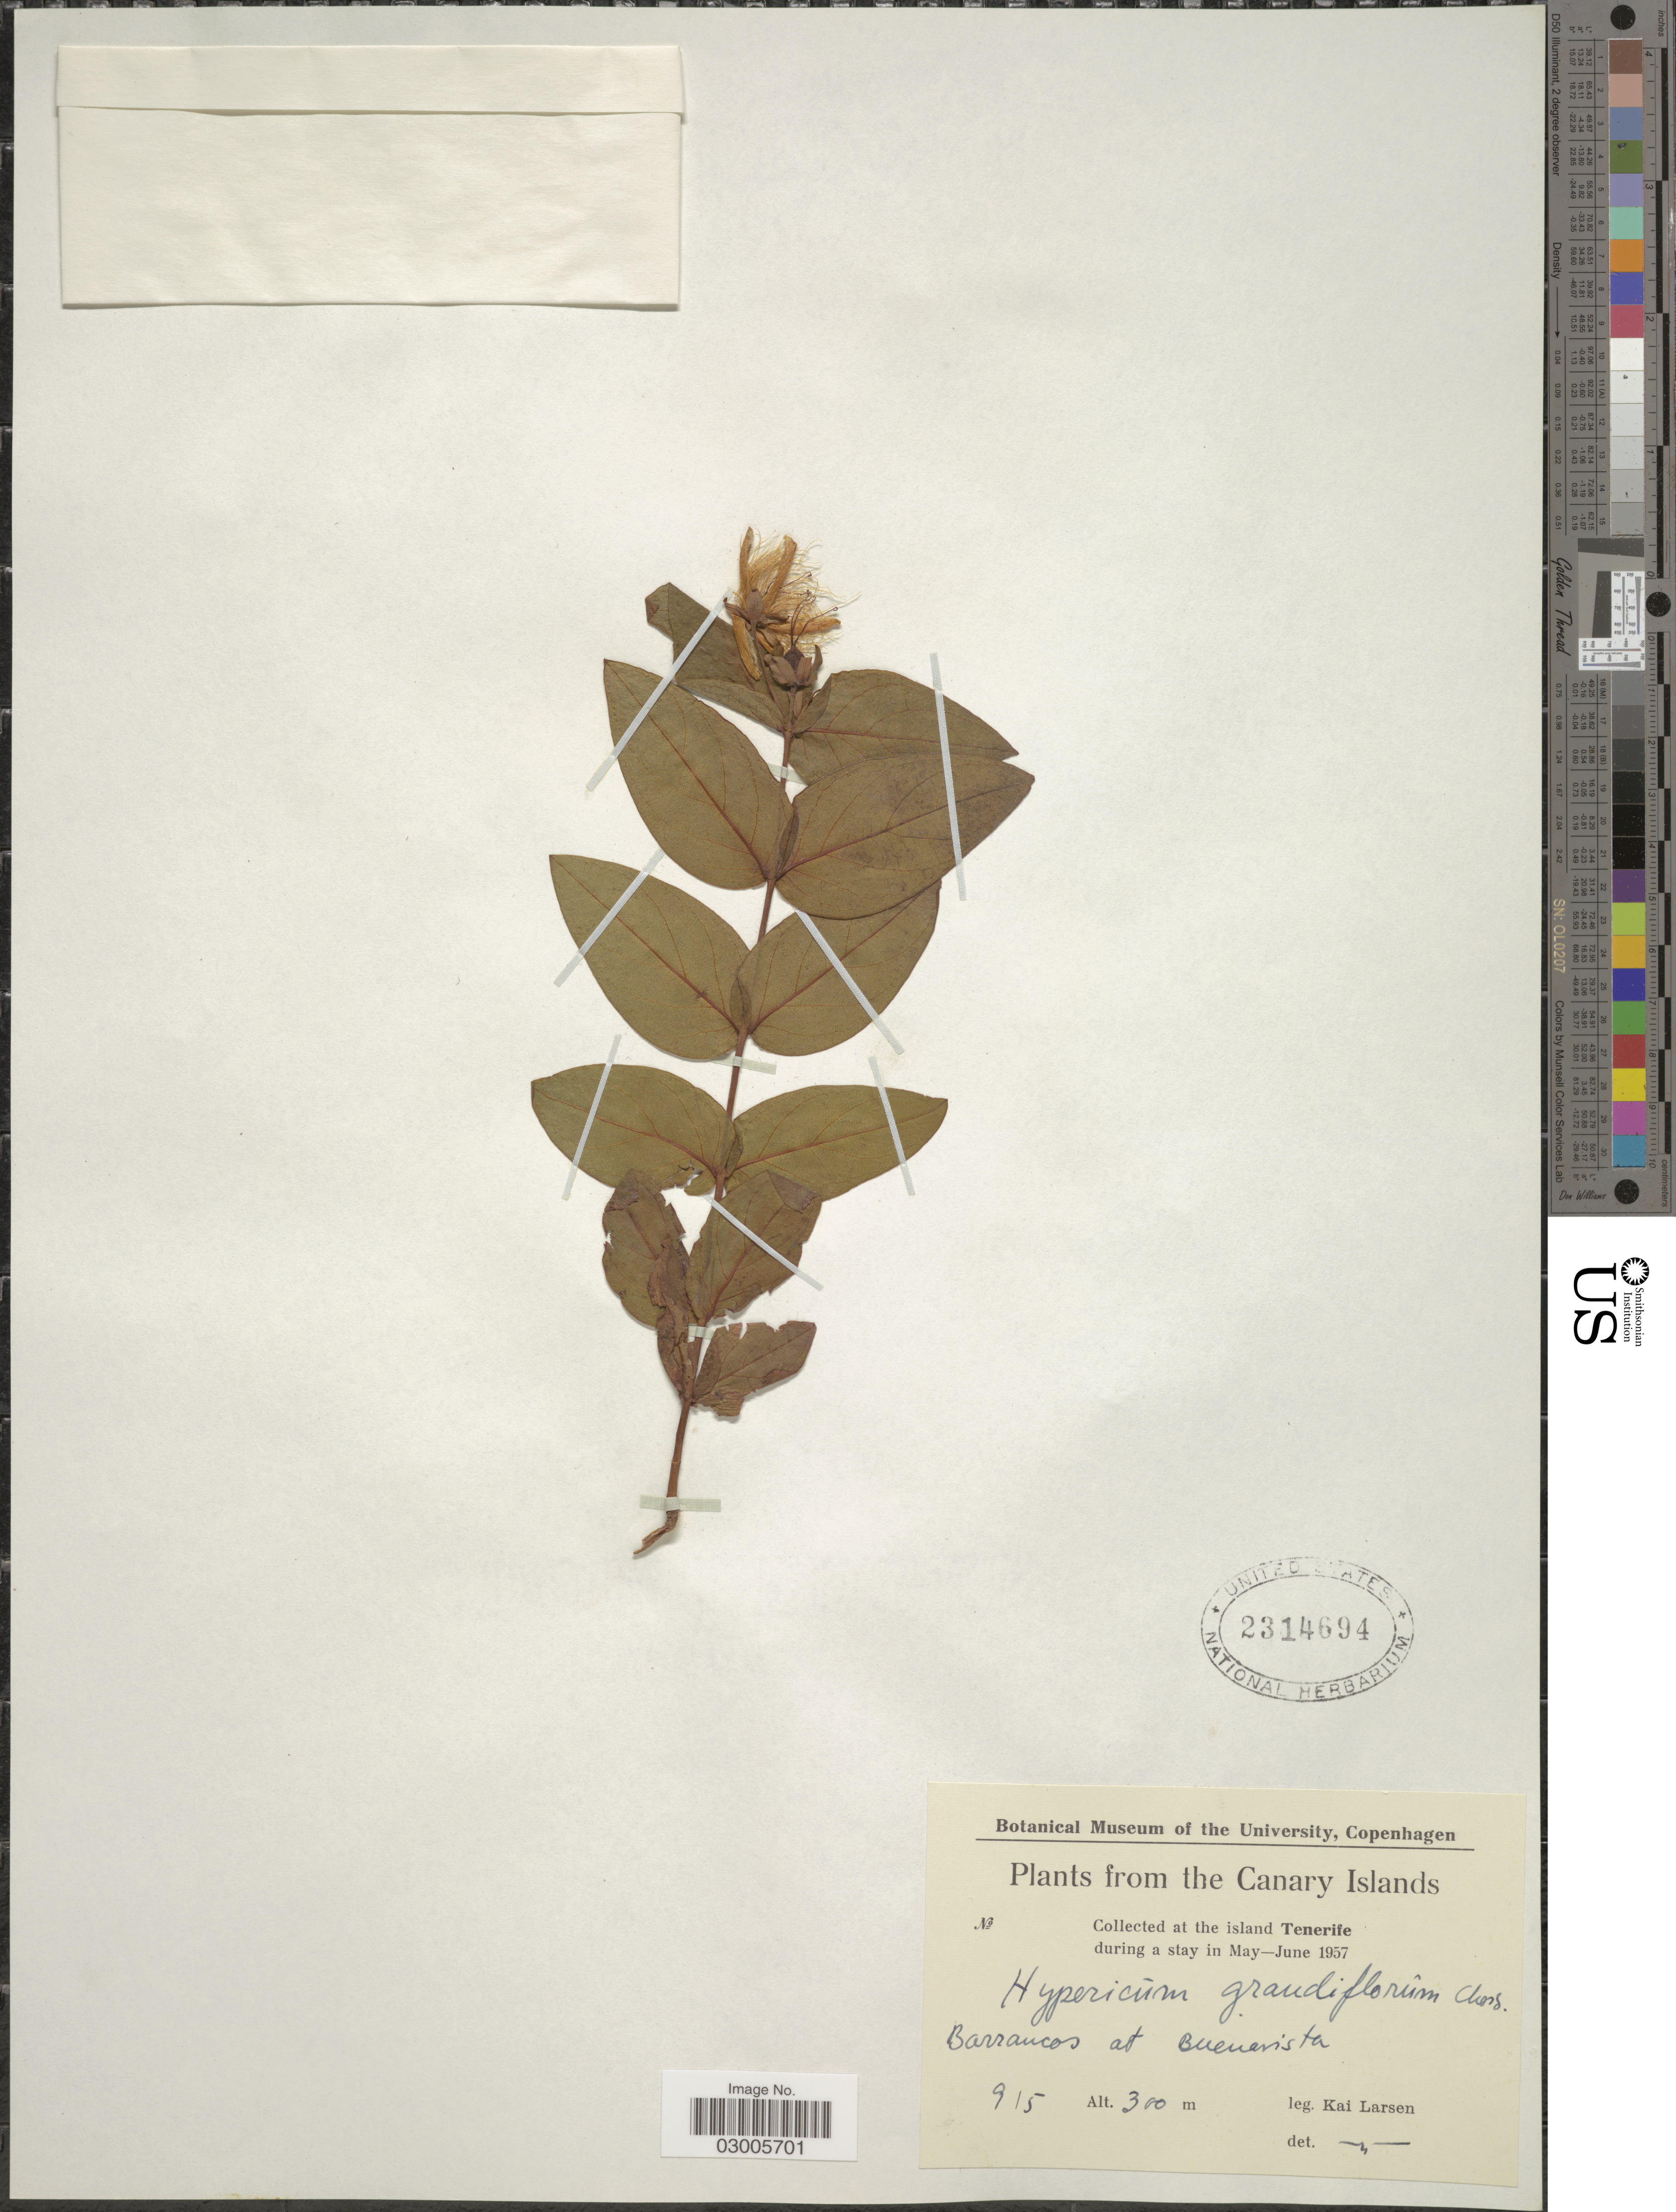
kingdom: Plantae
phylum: Tracheophyta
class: Magnoliopsida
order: Malpighiales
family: Hypericaceae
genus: Hypericum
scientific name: Hypericum grandifolium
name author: Choisy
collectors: K. Larsen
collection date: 1957-05-09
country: Spain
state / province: Canarias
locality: Island Tenerife. Canary Islands, Barrancos at Buenavista.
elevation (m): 300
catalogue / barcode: US 2314694